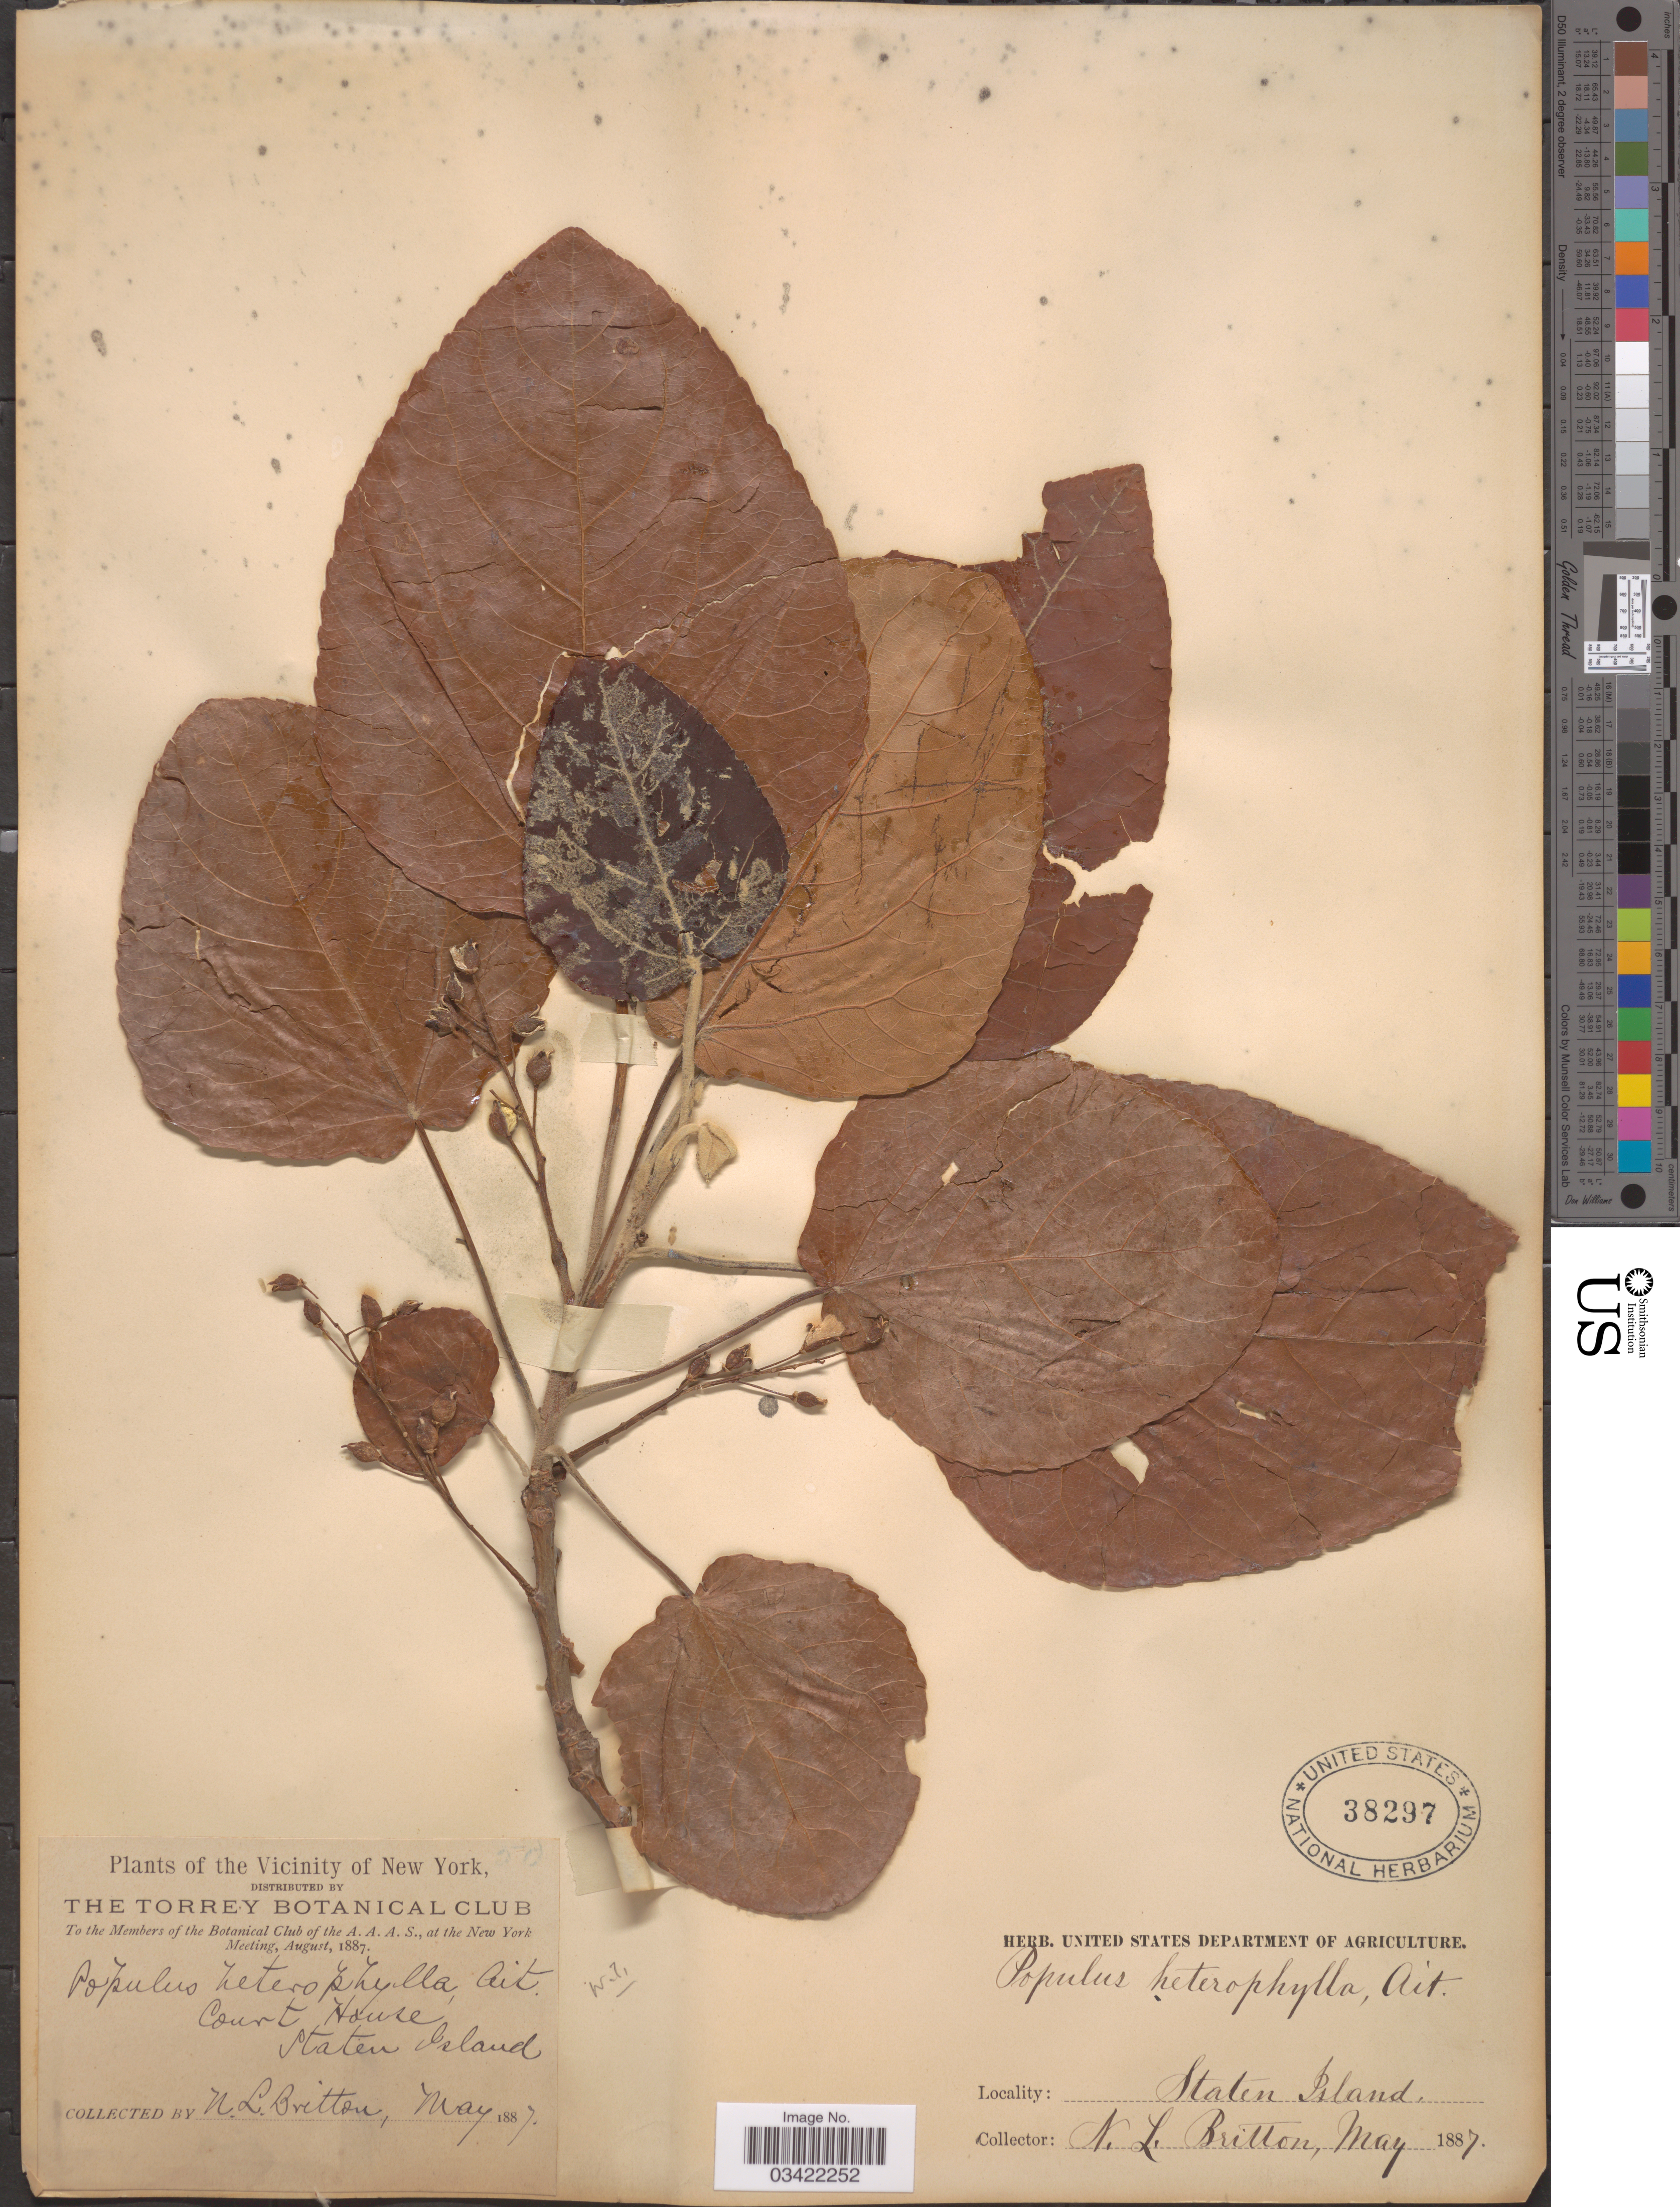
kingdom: Plantae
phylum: Tracheophyta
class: Magnoliopsida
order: Malpighiales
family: Salicaceae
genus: Populus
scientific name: Populus heterophylla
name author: L.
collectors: N. Britton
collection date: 1887-05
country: United States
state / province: New York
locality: The Vicinity of New York. Court House, Staten Island.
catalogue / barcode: US 38297